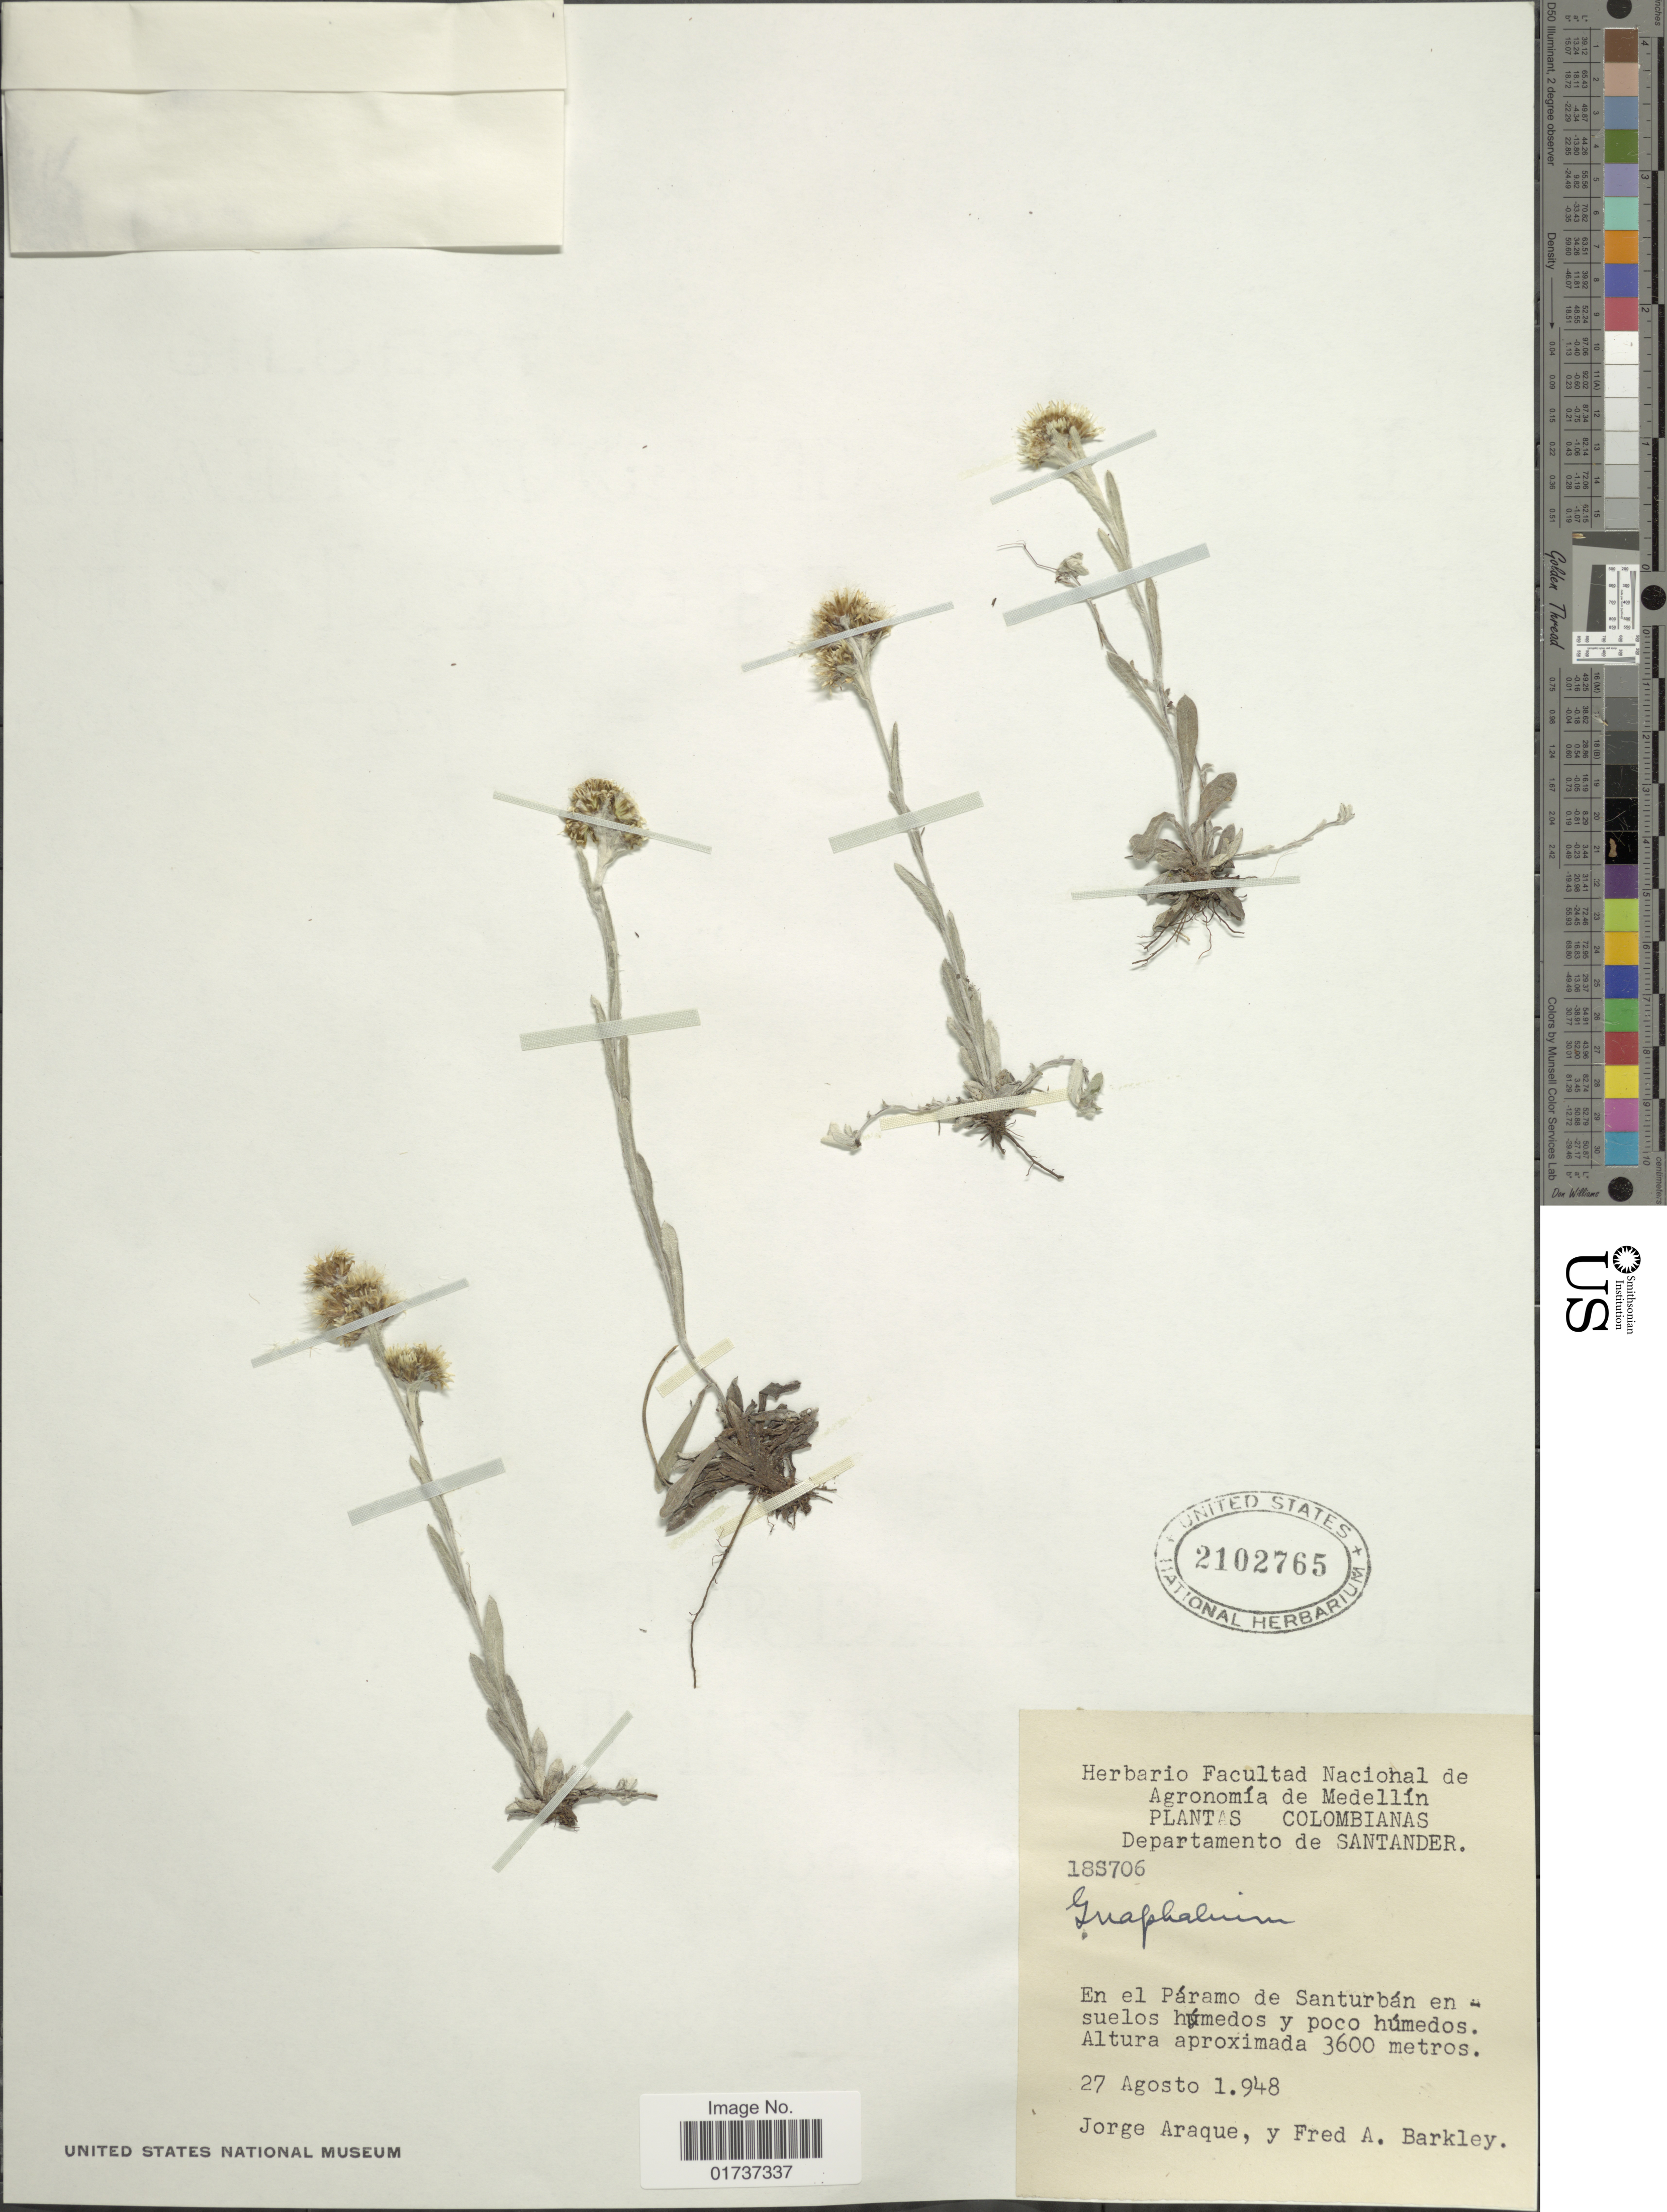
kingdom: Plantae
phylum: Tracheophyta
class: Magnoliopsida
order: Asterales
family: Asteraceae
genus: Chryselium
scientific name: Chryselium gnaphalioides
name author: (Kunth) Urtubey & S.E. Freire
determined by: Nesom, Guy L.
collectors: B. Appold & F. A. Barkley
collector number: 18S706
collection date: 1948-08-27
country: Colombia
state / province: Santander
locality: Departamento de Santander, En el Páramo de Santurbán en suelos húmedos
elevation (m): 3600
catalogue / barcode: US 2102765